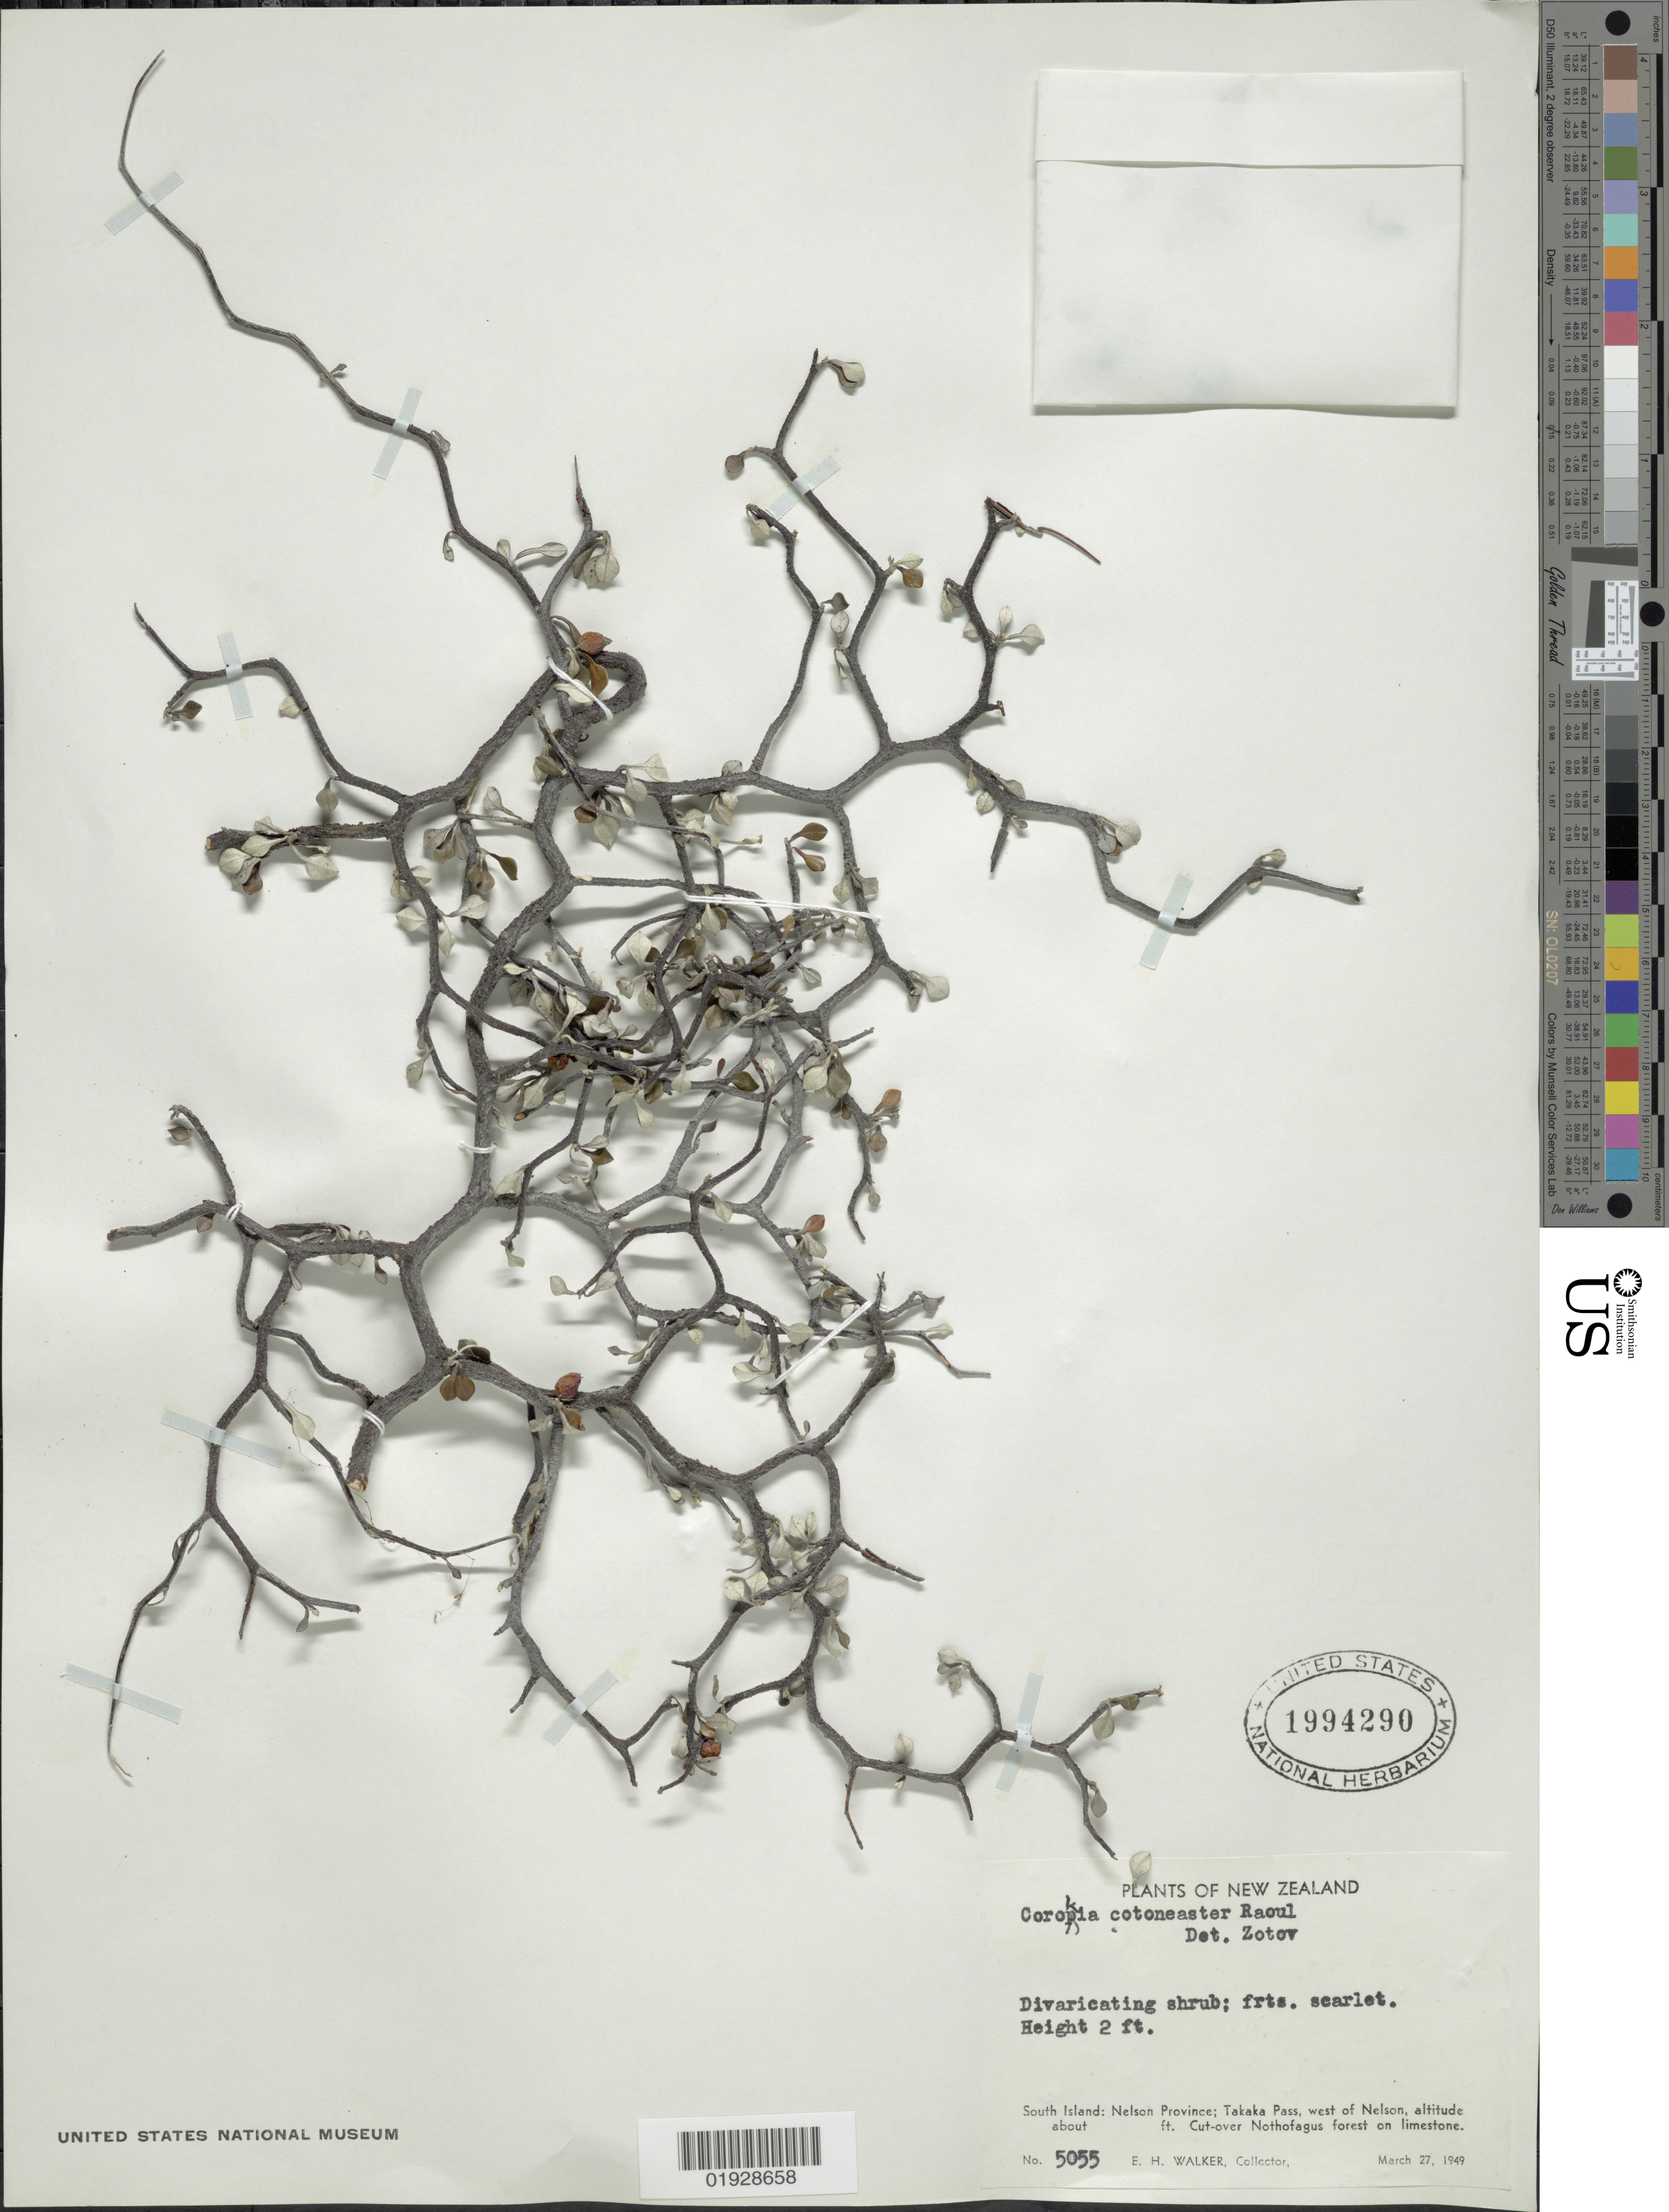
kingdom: Plantae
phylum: Tracheophyta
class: Magnoliopsida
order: Asterales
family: Argophyllaceae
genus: Corokia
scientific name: Corokia cotoneaster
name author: Raoul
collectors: E. H. Walker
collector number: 5055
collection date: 1949-03-27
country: New Zealand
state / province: Nelson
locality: South Island: Takaka Pass, west of Nelson.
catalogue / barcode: US 1994290